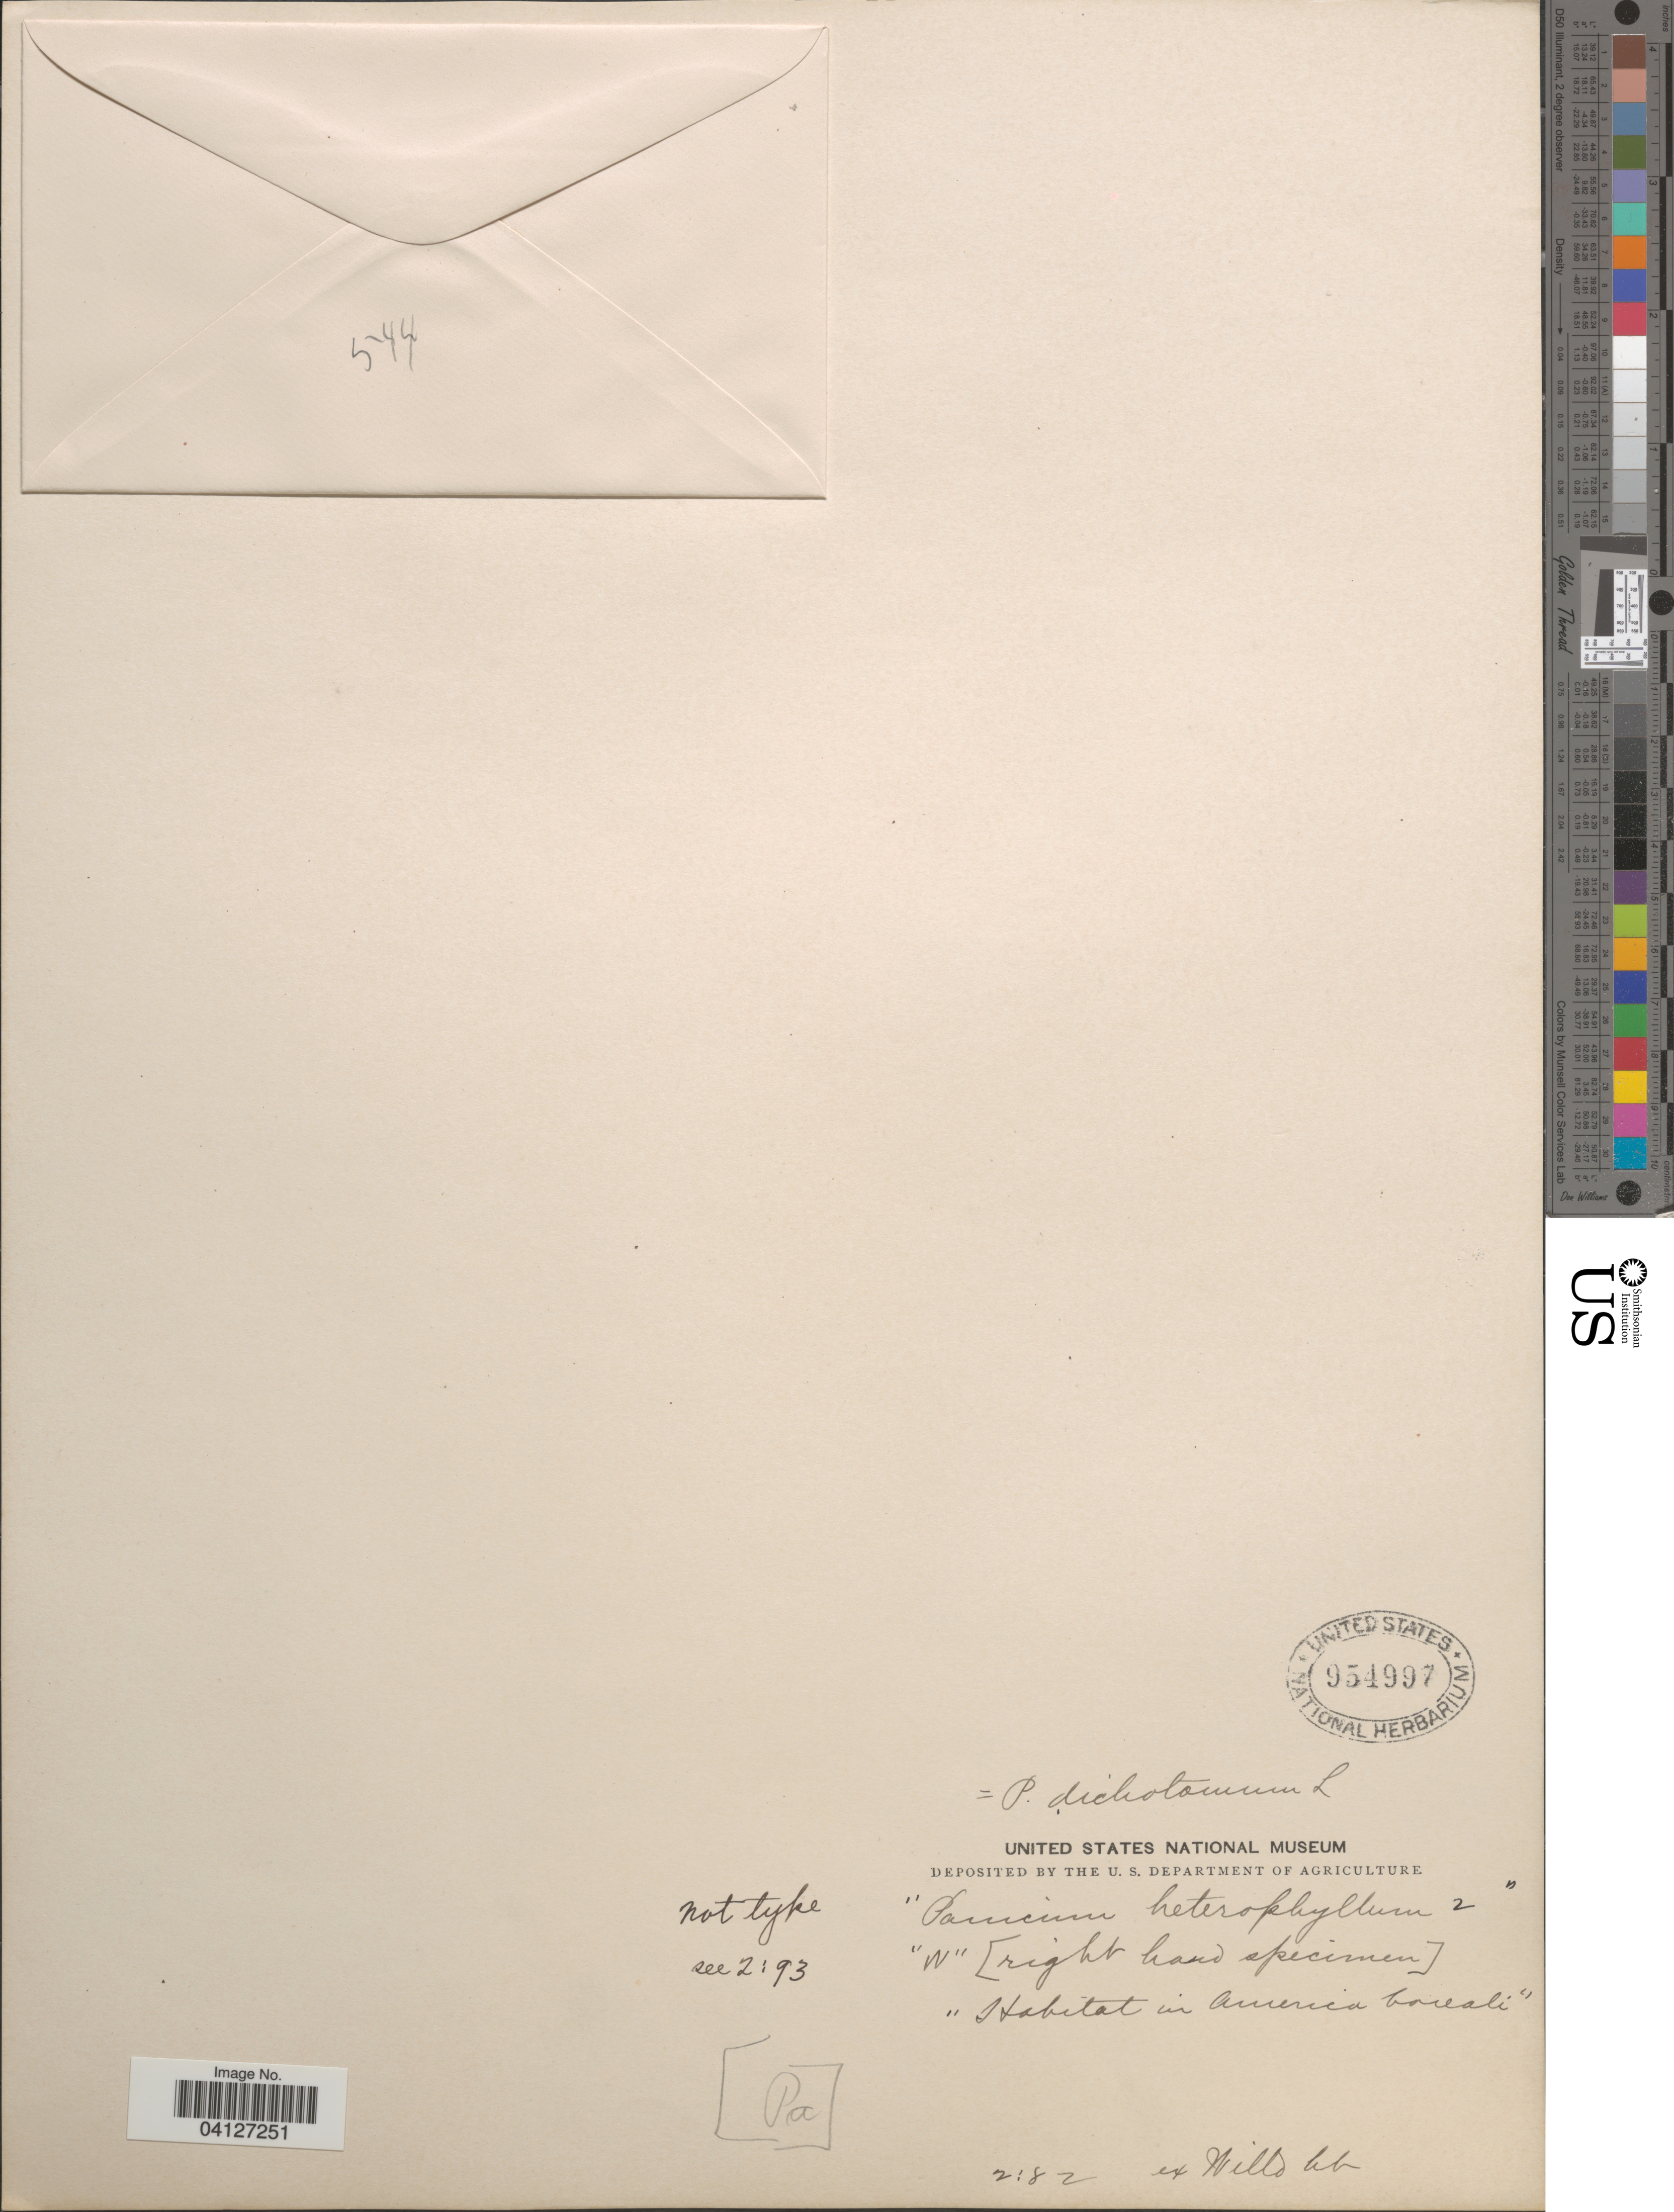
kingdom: Plantae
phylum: Tracheophyta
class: Liliopsida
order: Poales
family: Poaceae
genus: Panicum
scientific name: Panicum dichotomum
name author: L.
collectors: Ex herb. Willd.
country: United States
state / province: Pennsylvania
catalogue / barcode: US 954997